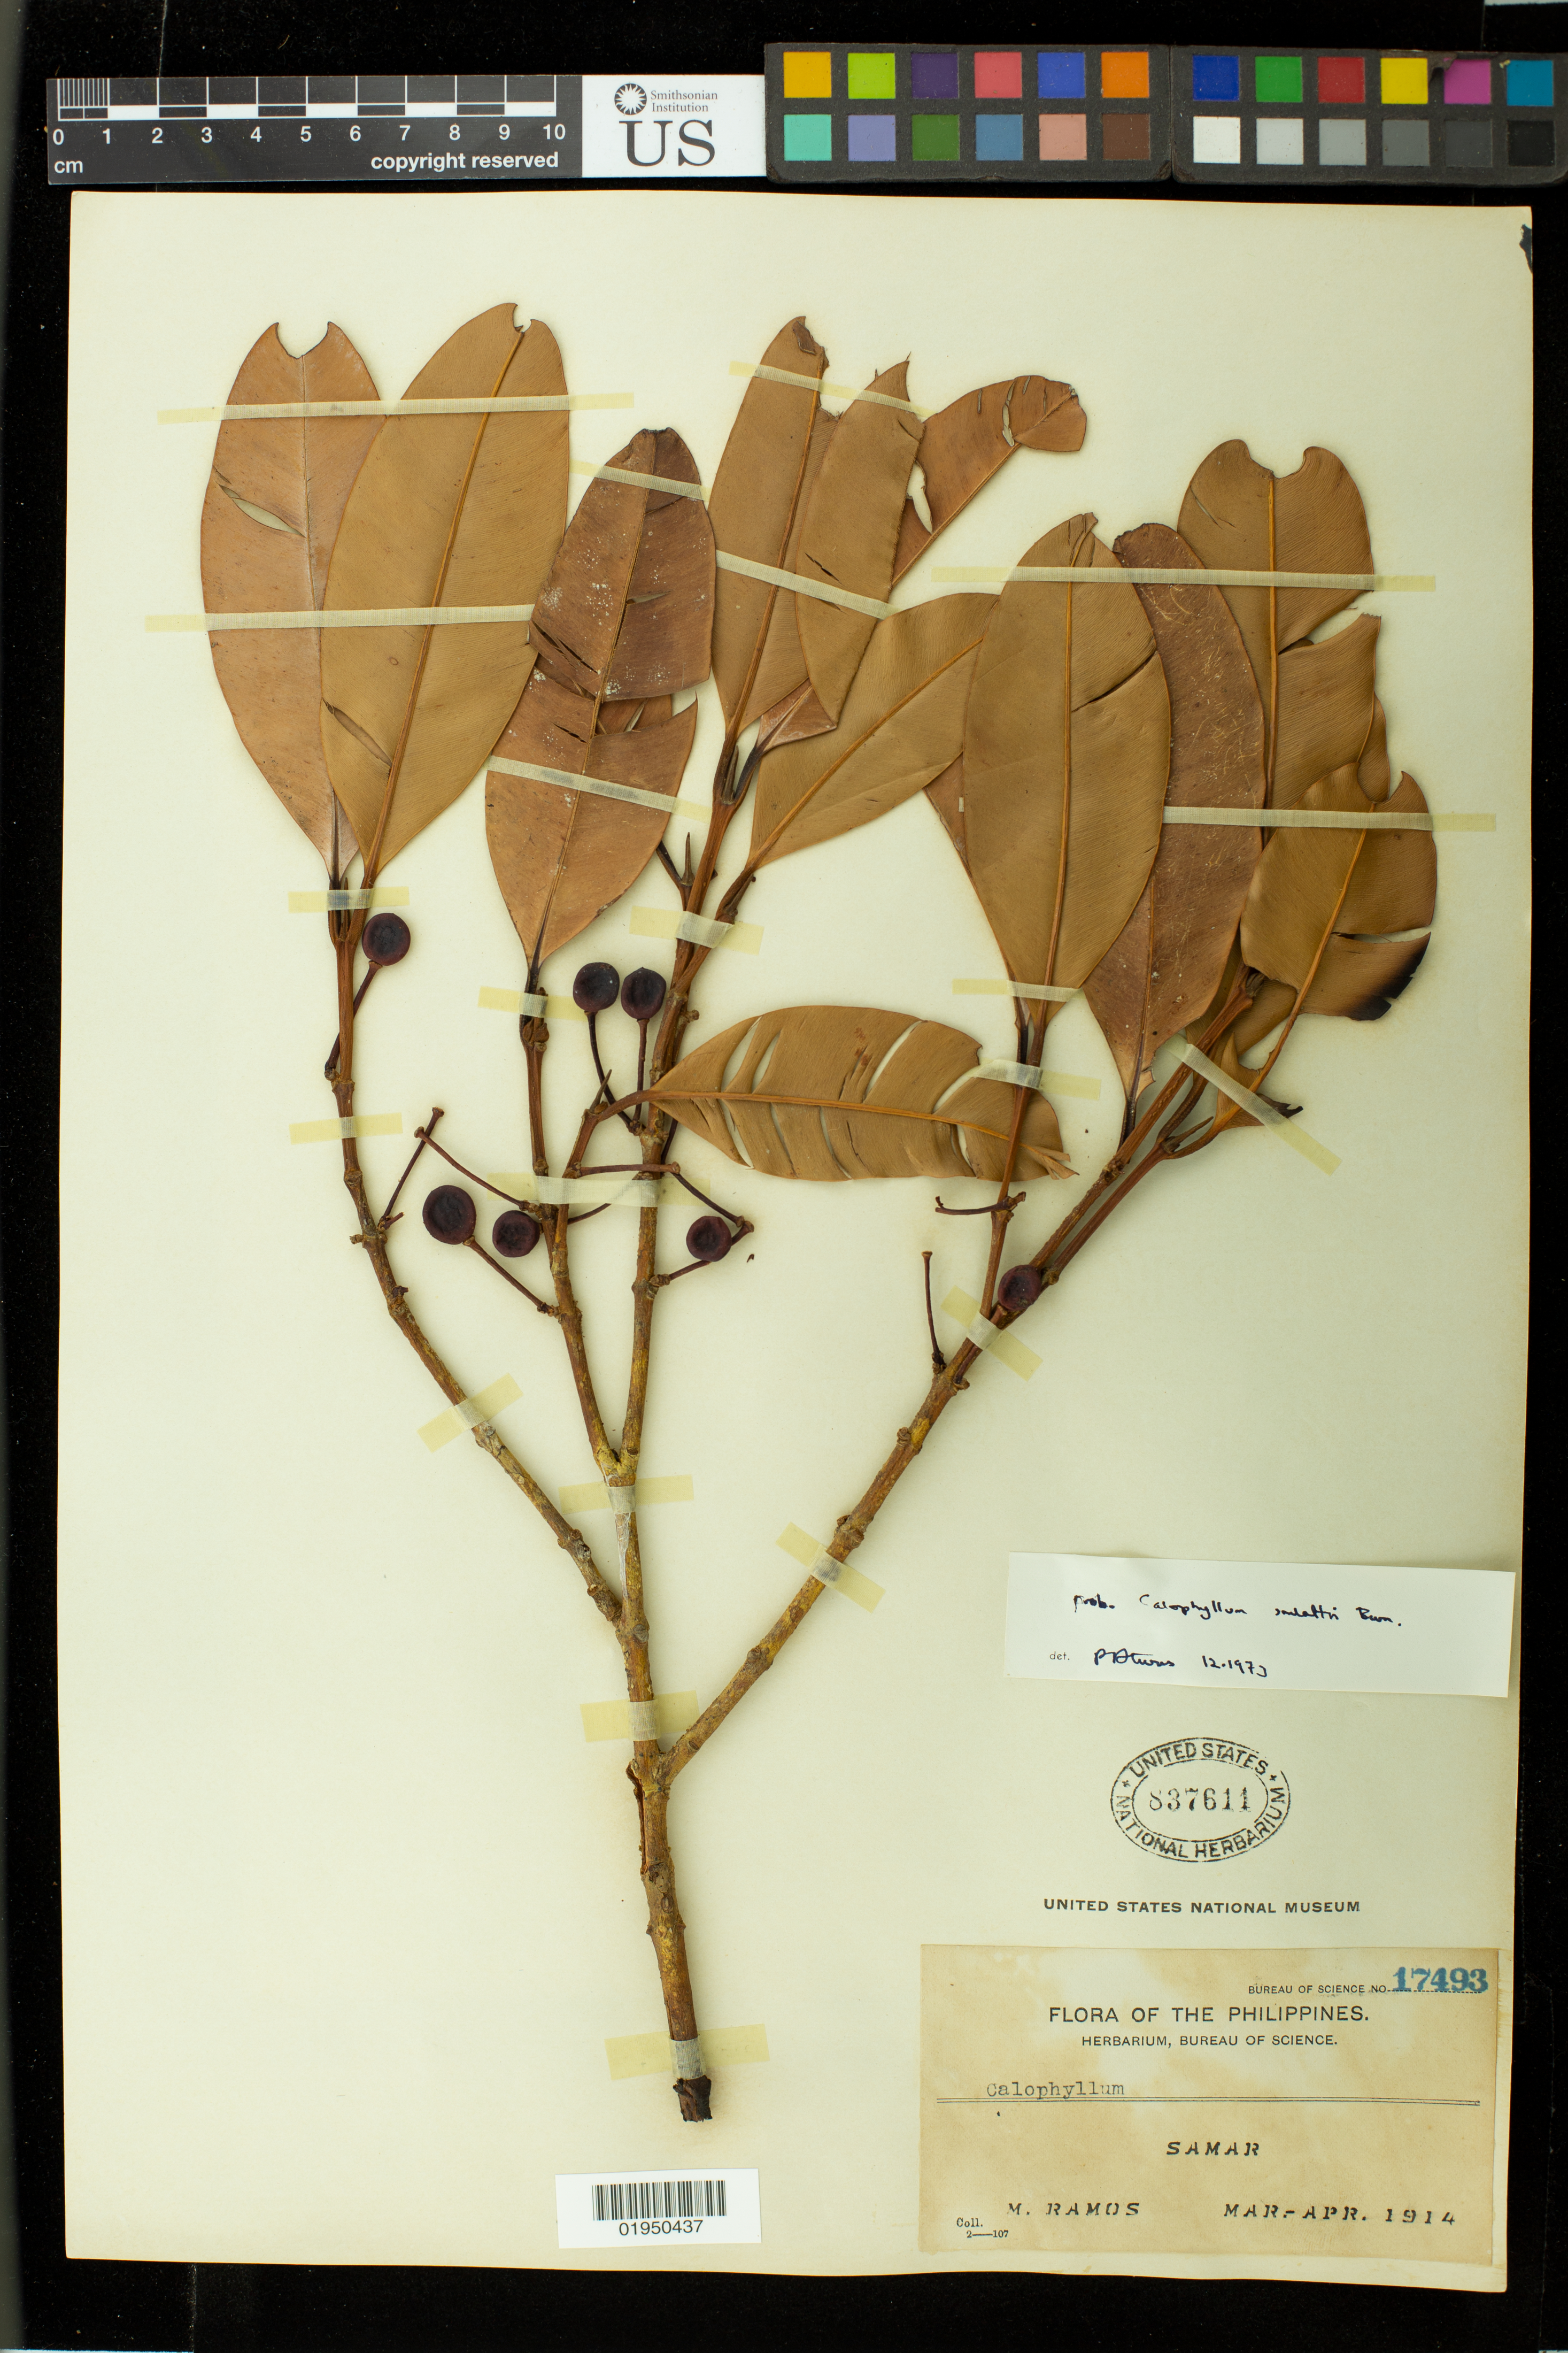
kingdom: Plantae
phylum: Tracheophyta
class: Magnoliopsida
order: Malpighiales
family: Calophyllaceae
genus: Calophyllum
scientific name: Calophyllum soulattri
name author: Burm. f.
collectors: M. Ramos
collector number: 2-107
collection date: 1914-03/1914-04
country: Philippines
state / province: Eastern Visayas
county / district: Eastern Samar / Northern Samar / Western Samar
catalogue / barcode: US 837611